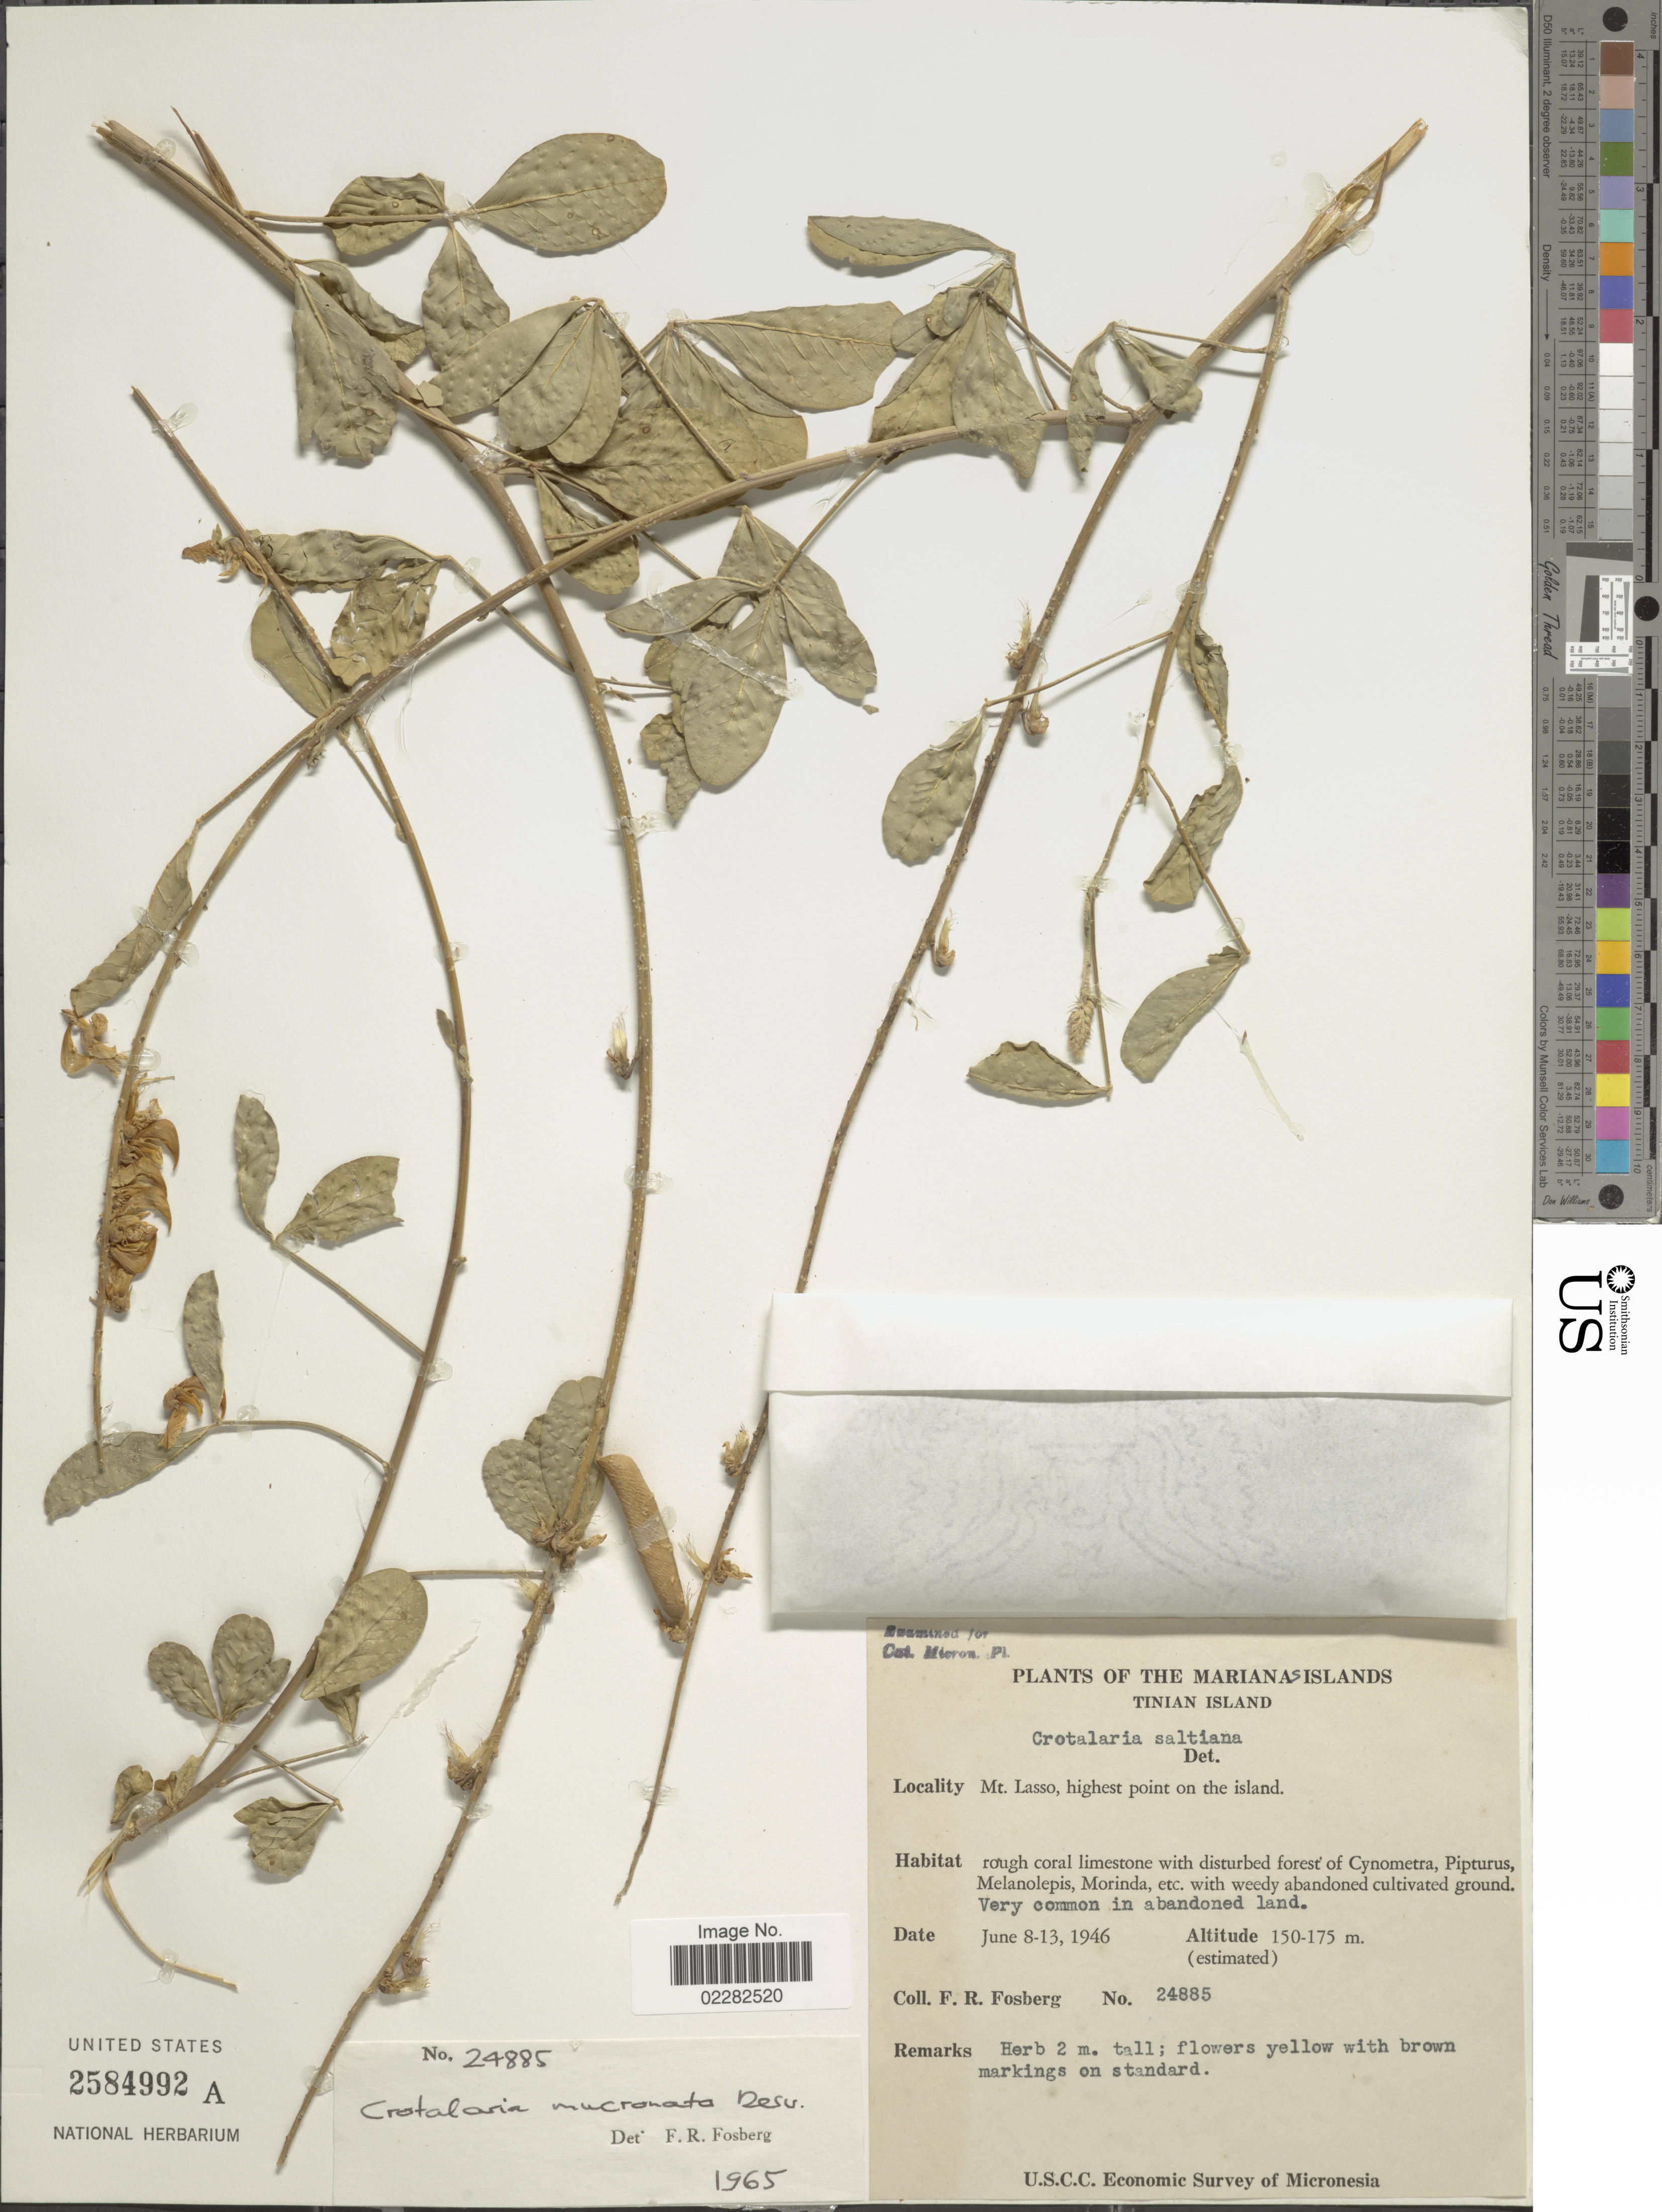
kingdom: Plantae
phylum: Tracheophyta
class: Magnoliopsida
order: Fabales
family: Fabaceae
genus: Crotalaria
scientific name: Crotalaria pallida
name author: Aiton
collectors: F. R. Fosberg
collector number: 24885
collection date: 1946-06-08/1946-06-13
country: Northern Mariana Islands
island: Tinian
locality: Tinian Island, Mt. Lasso, highest point on the island, weedy abandoned cultivated ground, very common in abandoned land.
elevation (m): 150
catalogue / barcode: US 2584992A